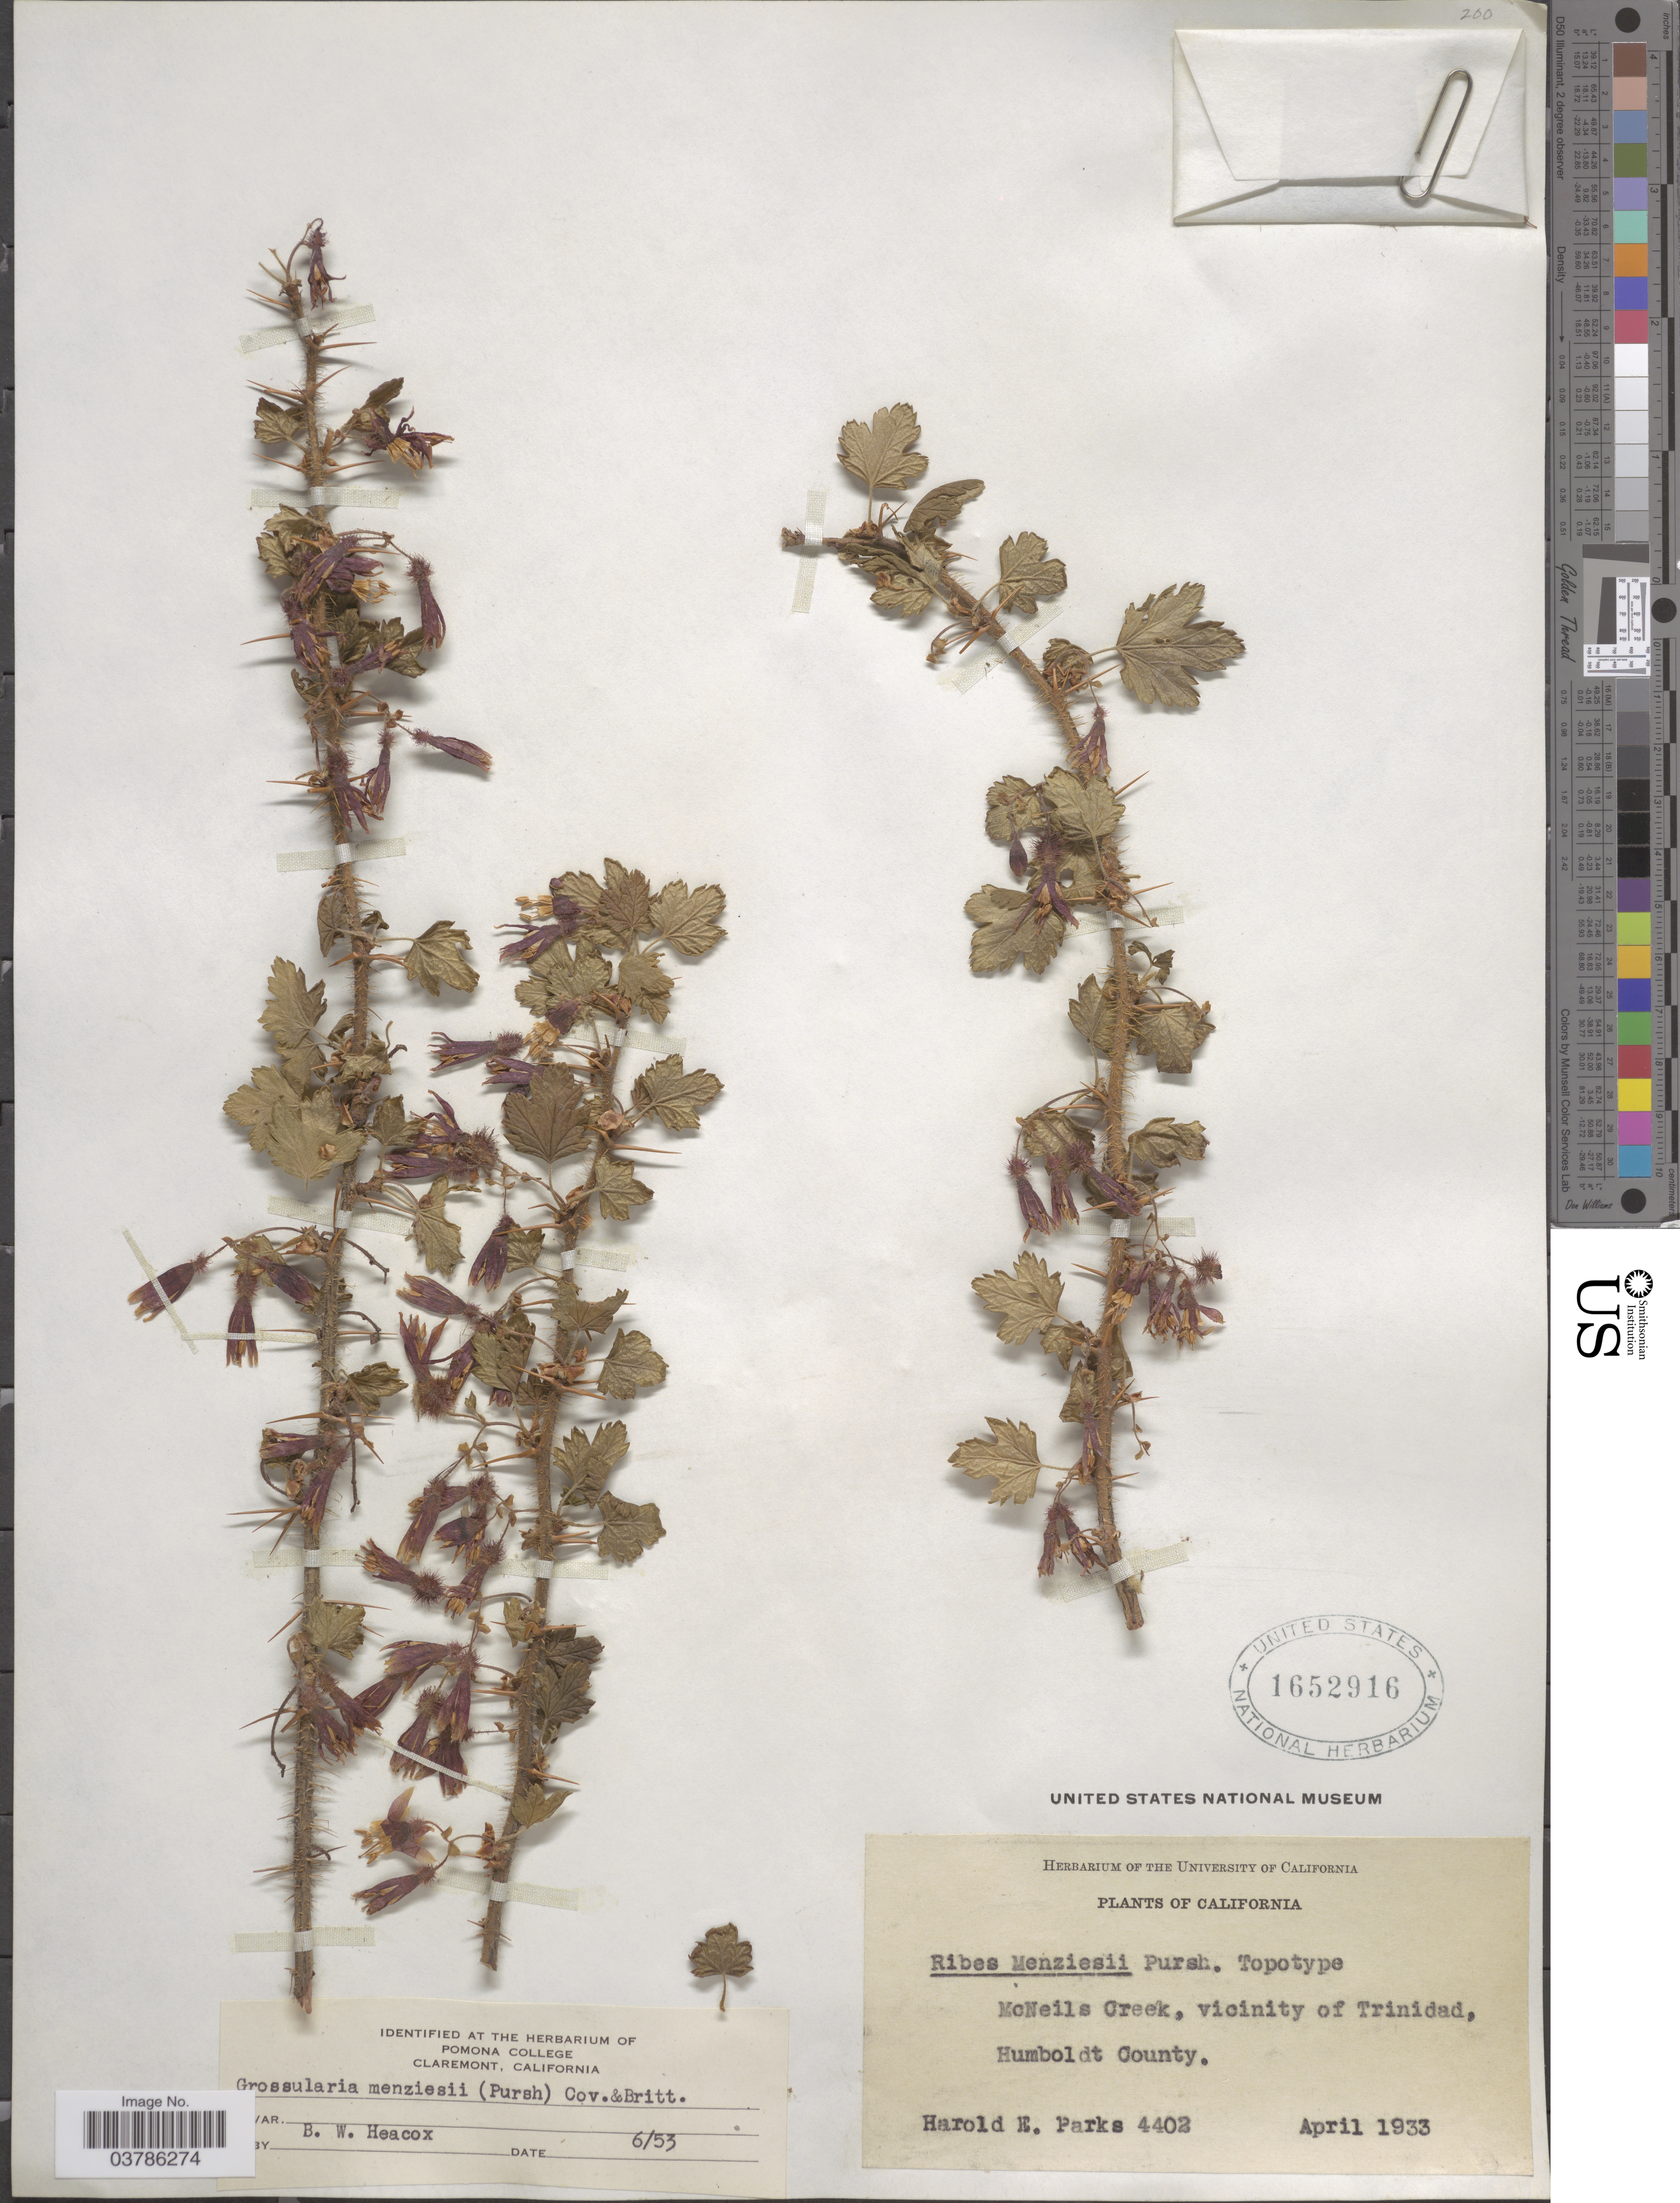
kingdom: Plantae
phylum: Tracheophyta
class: Magnoliopsida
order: Saxifragales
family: Grossulariaceae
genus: Ribes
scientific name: Ribes menziesii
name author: Pursh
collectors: H. E. Parks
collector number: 4402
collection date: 1933-04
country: United States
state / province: California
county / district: Humboldt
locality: McNeils Creek, vicinity of Trinidad, Humboldt County.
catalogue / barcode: US 1652916